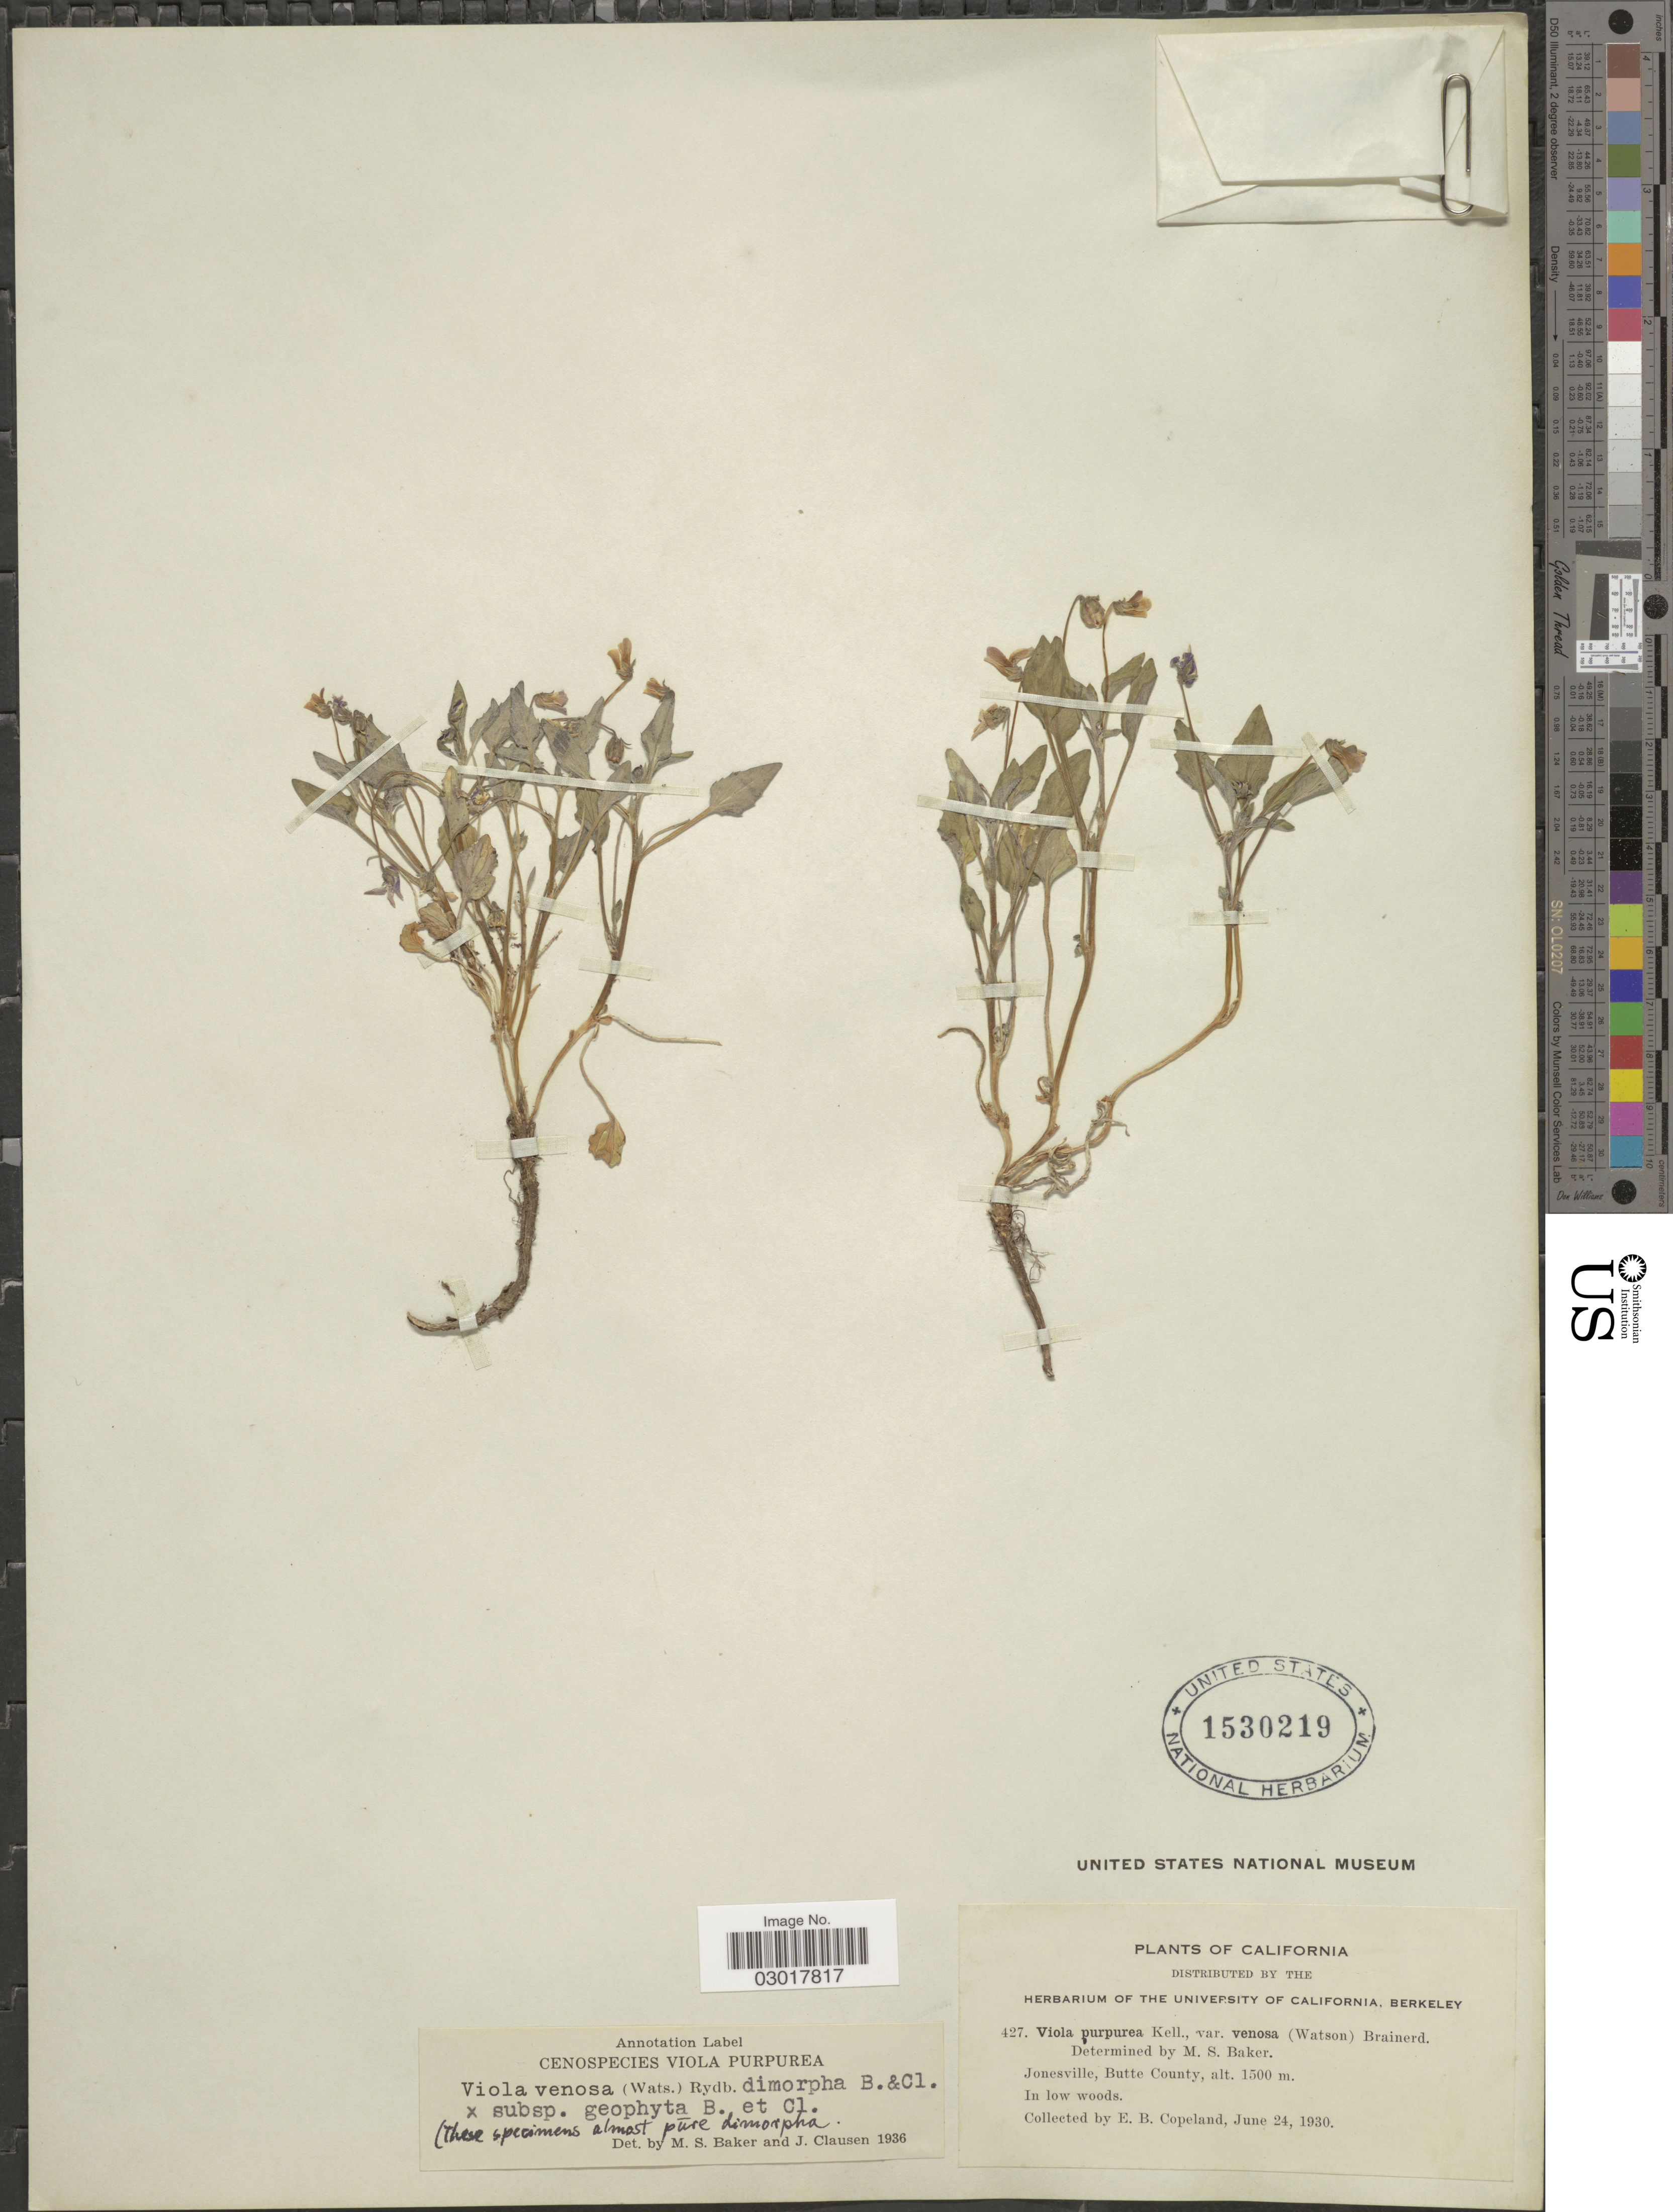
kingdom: Plantae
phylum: Tracheophyta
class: Magnoliopsida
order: Malpighiales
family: Violaceae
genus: Viola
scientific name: Viola venosa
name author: (S. Watson) Rydb.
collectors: E. B. Copeland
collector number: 427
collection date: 1930-06-24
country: United States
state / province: California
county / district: Butte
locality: Jonesville, Butte County.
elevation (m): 1500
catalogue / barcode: US 1530219